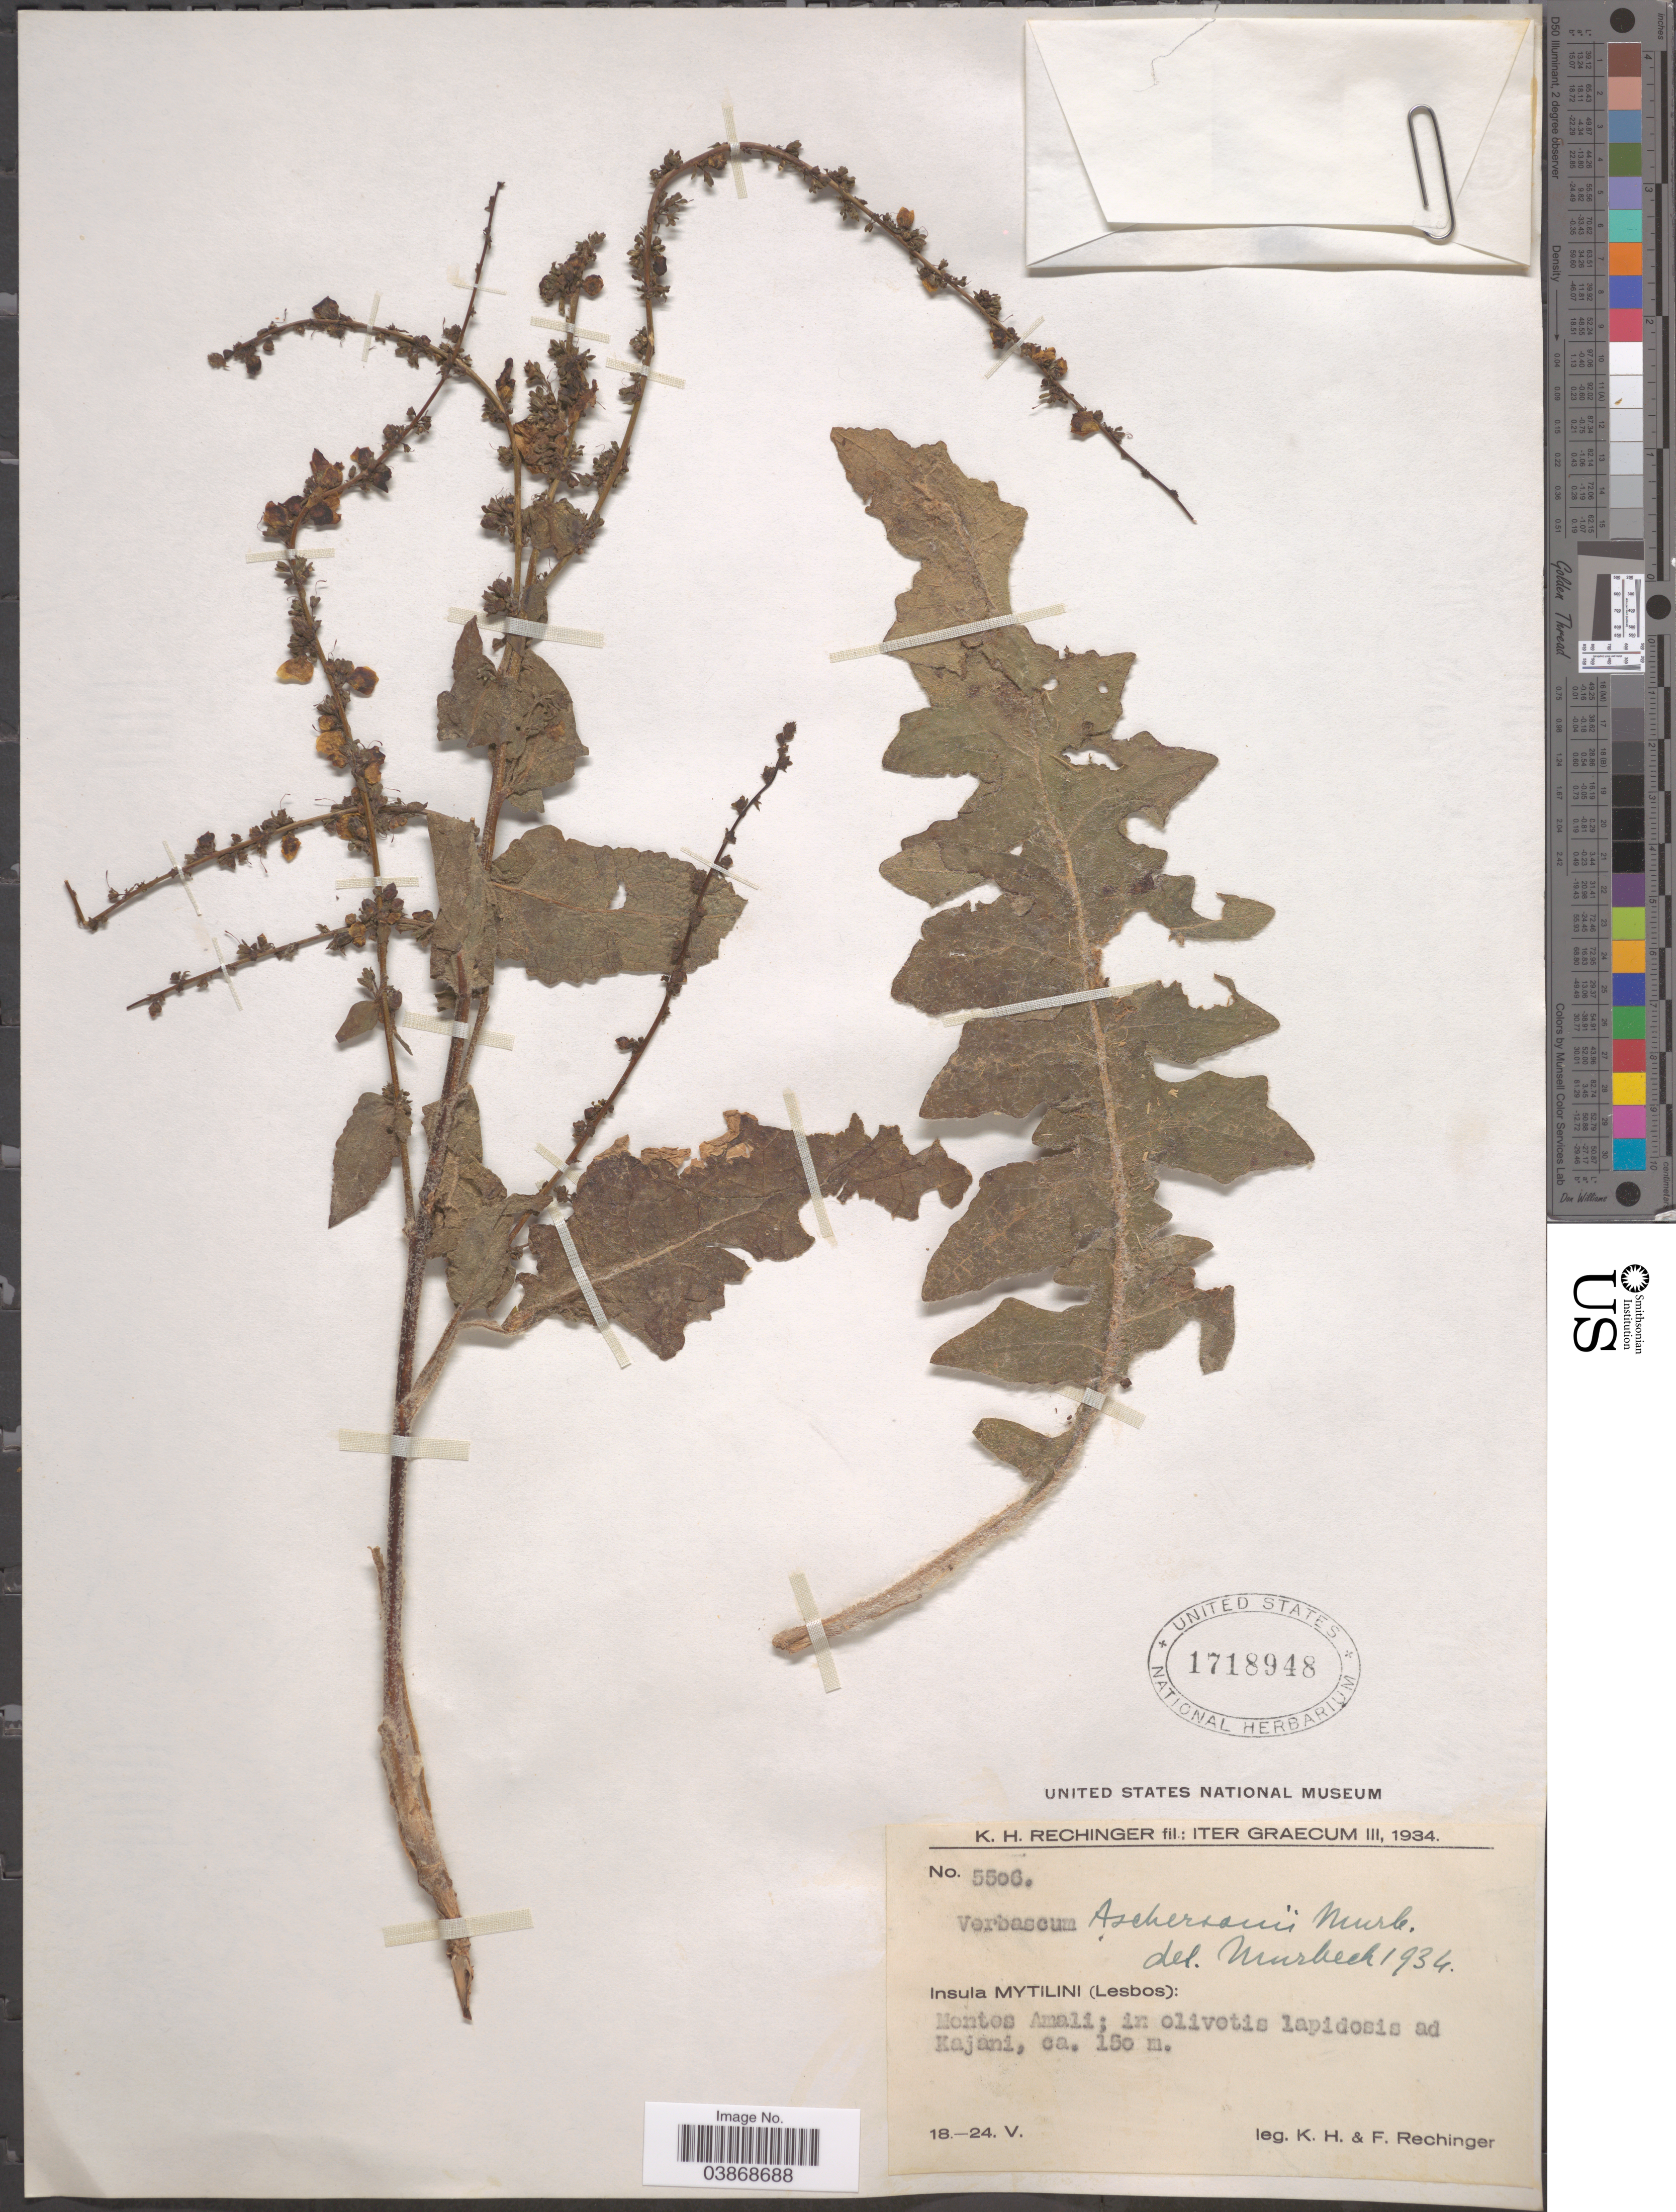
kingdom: Plantae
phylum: Tracheophyta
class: Magnoliopsida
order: Lamiales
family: Scrophulariaceae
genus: Verbascum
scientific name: Verbascum aschersoni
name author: Boiss. & Sint. ex Murb.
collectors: K. H. Rechinger & F. Rechinger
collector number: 55o6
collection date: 1934-05-18/1934-05-24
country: Greece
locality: Iter Graecum. Insula Mytilini (Lesbos): Montes Amali; in olivetis lapidosis ad Kajani.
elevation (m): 150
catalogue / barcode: US 1718948